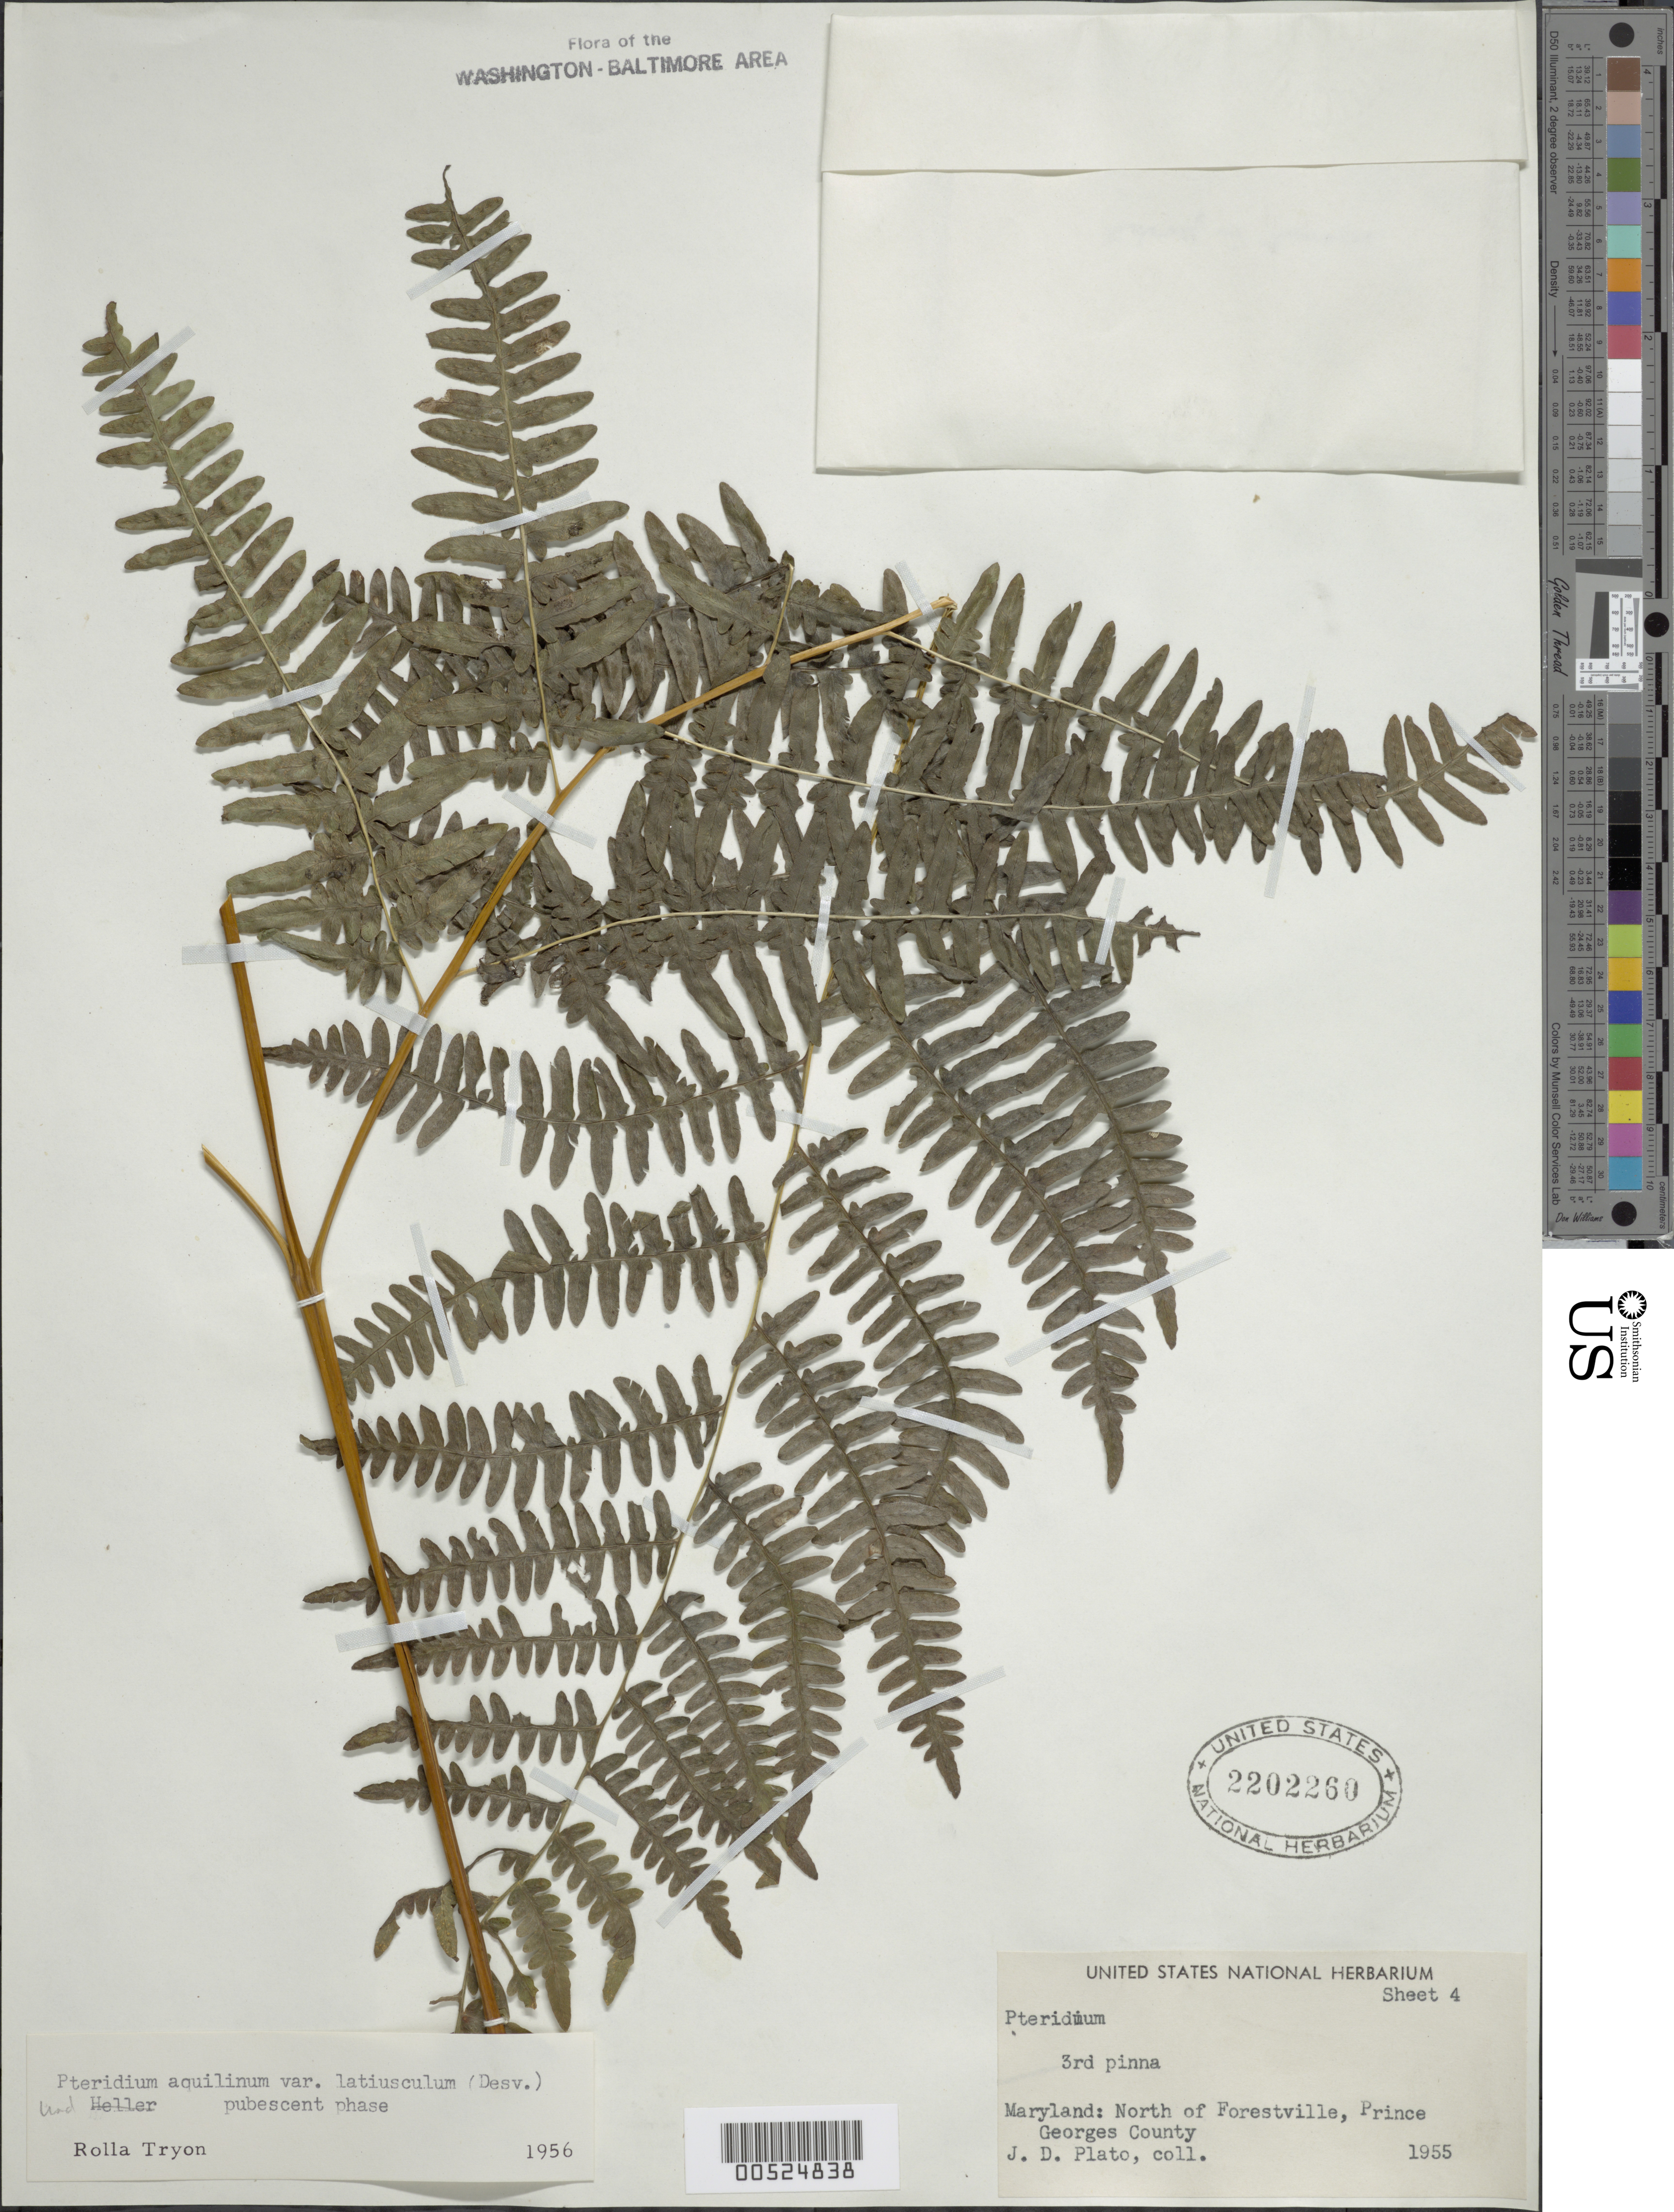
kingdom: Plantae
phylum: Tracheophyta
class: Polypodiopsida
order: Polypodiales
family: Dennstaedtiaceae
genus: Pteridium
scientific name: Pteridium aquilinum var. latiusculum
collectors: J. Plato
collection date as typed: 1955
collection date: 1955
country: United States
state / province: Maryland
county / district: Prince George's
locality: Forestville, N of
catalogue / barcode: US 2202260